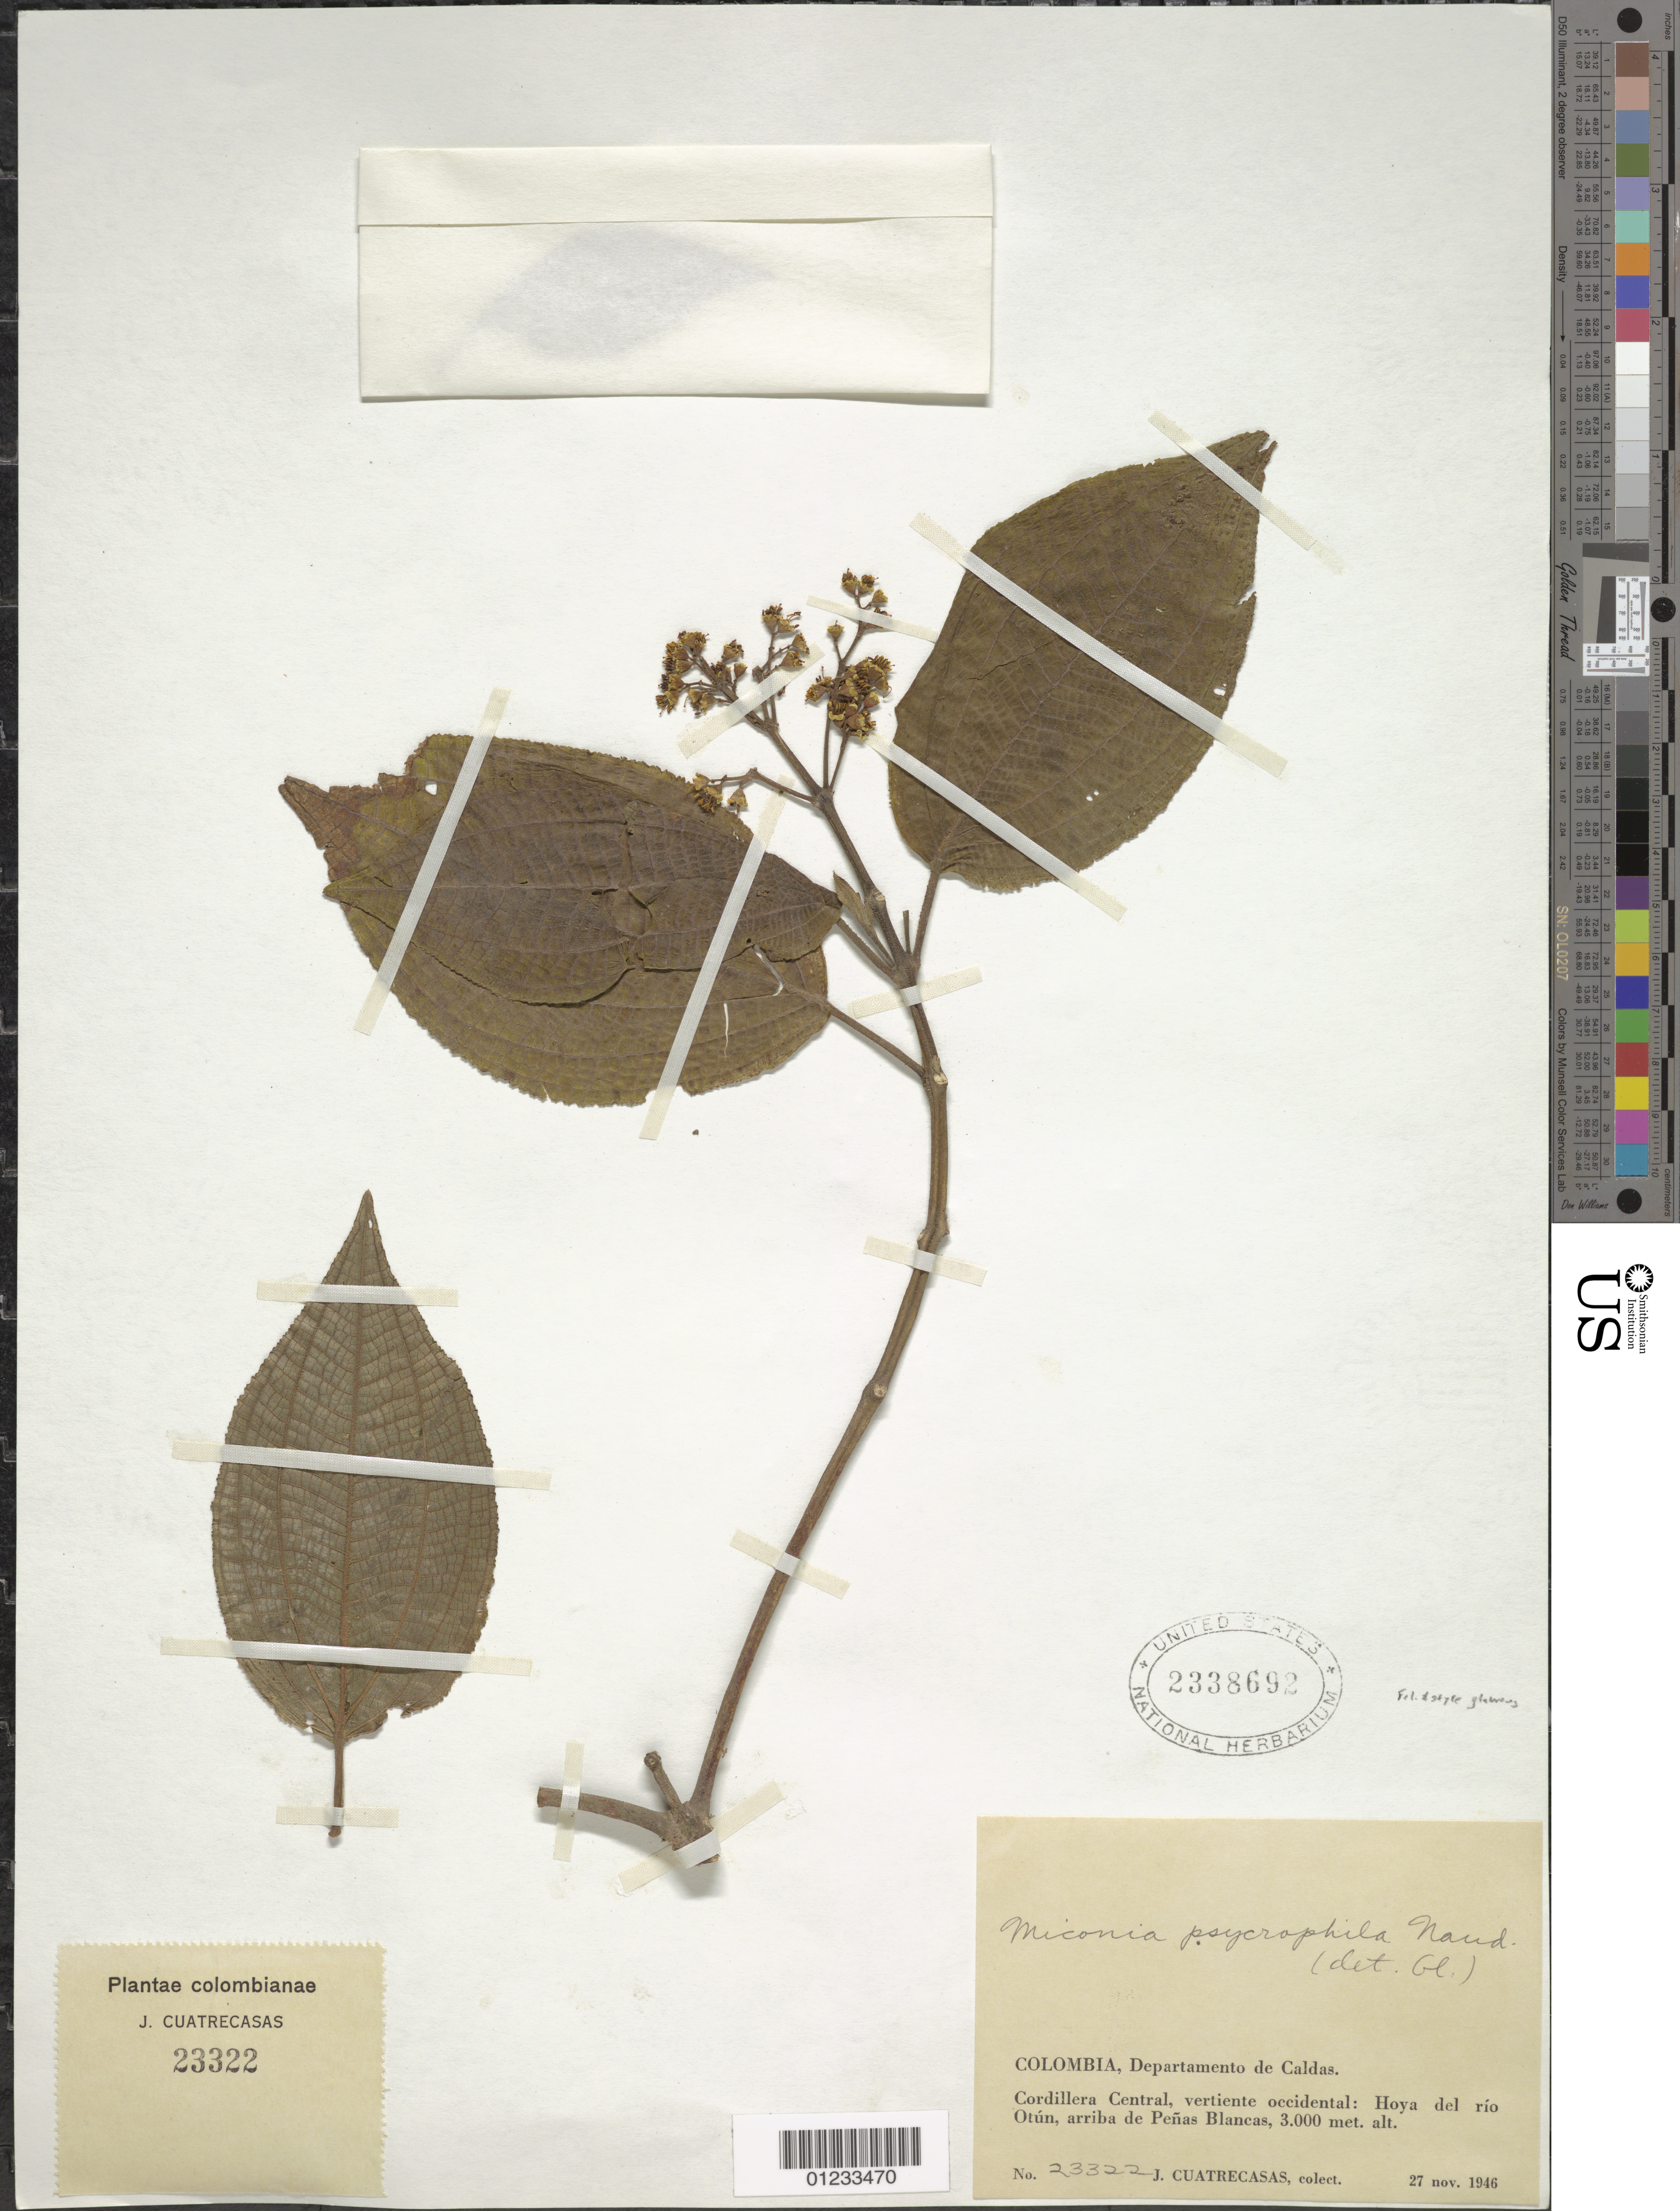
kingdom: Plantae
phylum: Tracheophyta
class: Magnoliopsida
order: Myrtales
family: Melastomataceae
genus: Miconia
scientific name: Miconia psychrophila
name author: Naudin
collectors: J. Cuatrecasas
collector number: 23322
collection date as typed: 27 Nov 1946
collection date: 1946-11-27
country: Colombia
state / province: Caldas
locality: Cordillera Central, vertiente occidental: Hoya del rio Otún, arriba de Peñas Blancas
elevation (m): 3000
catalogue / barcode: US 2338692